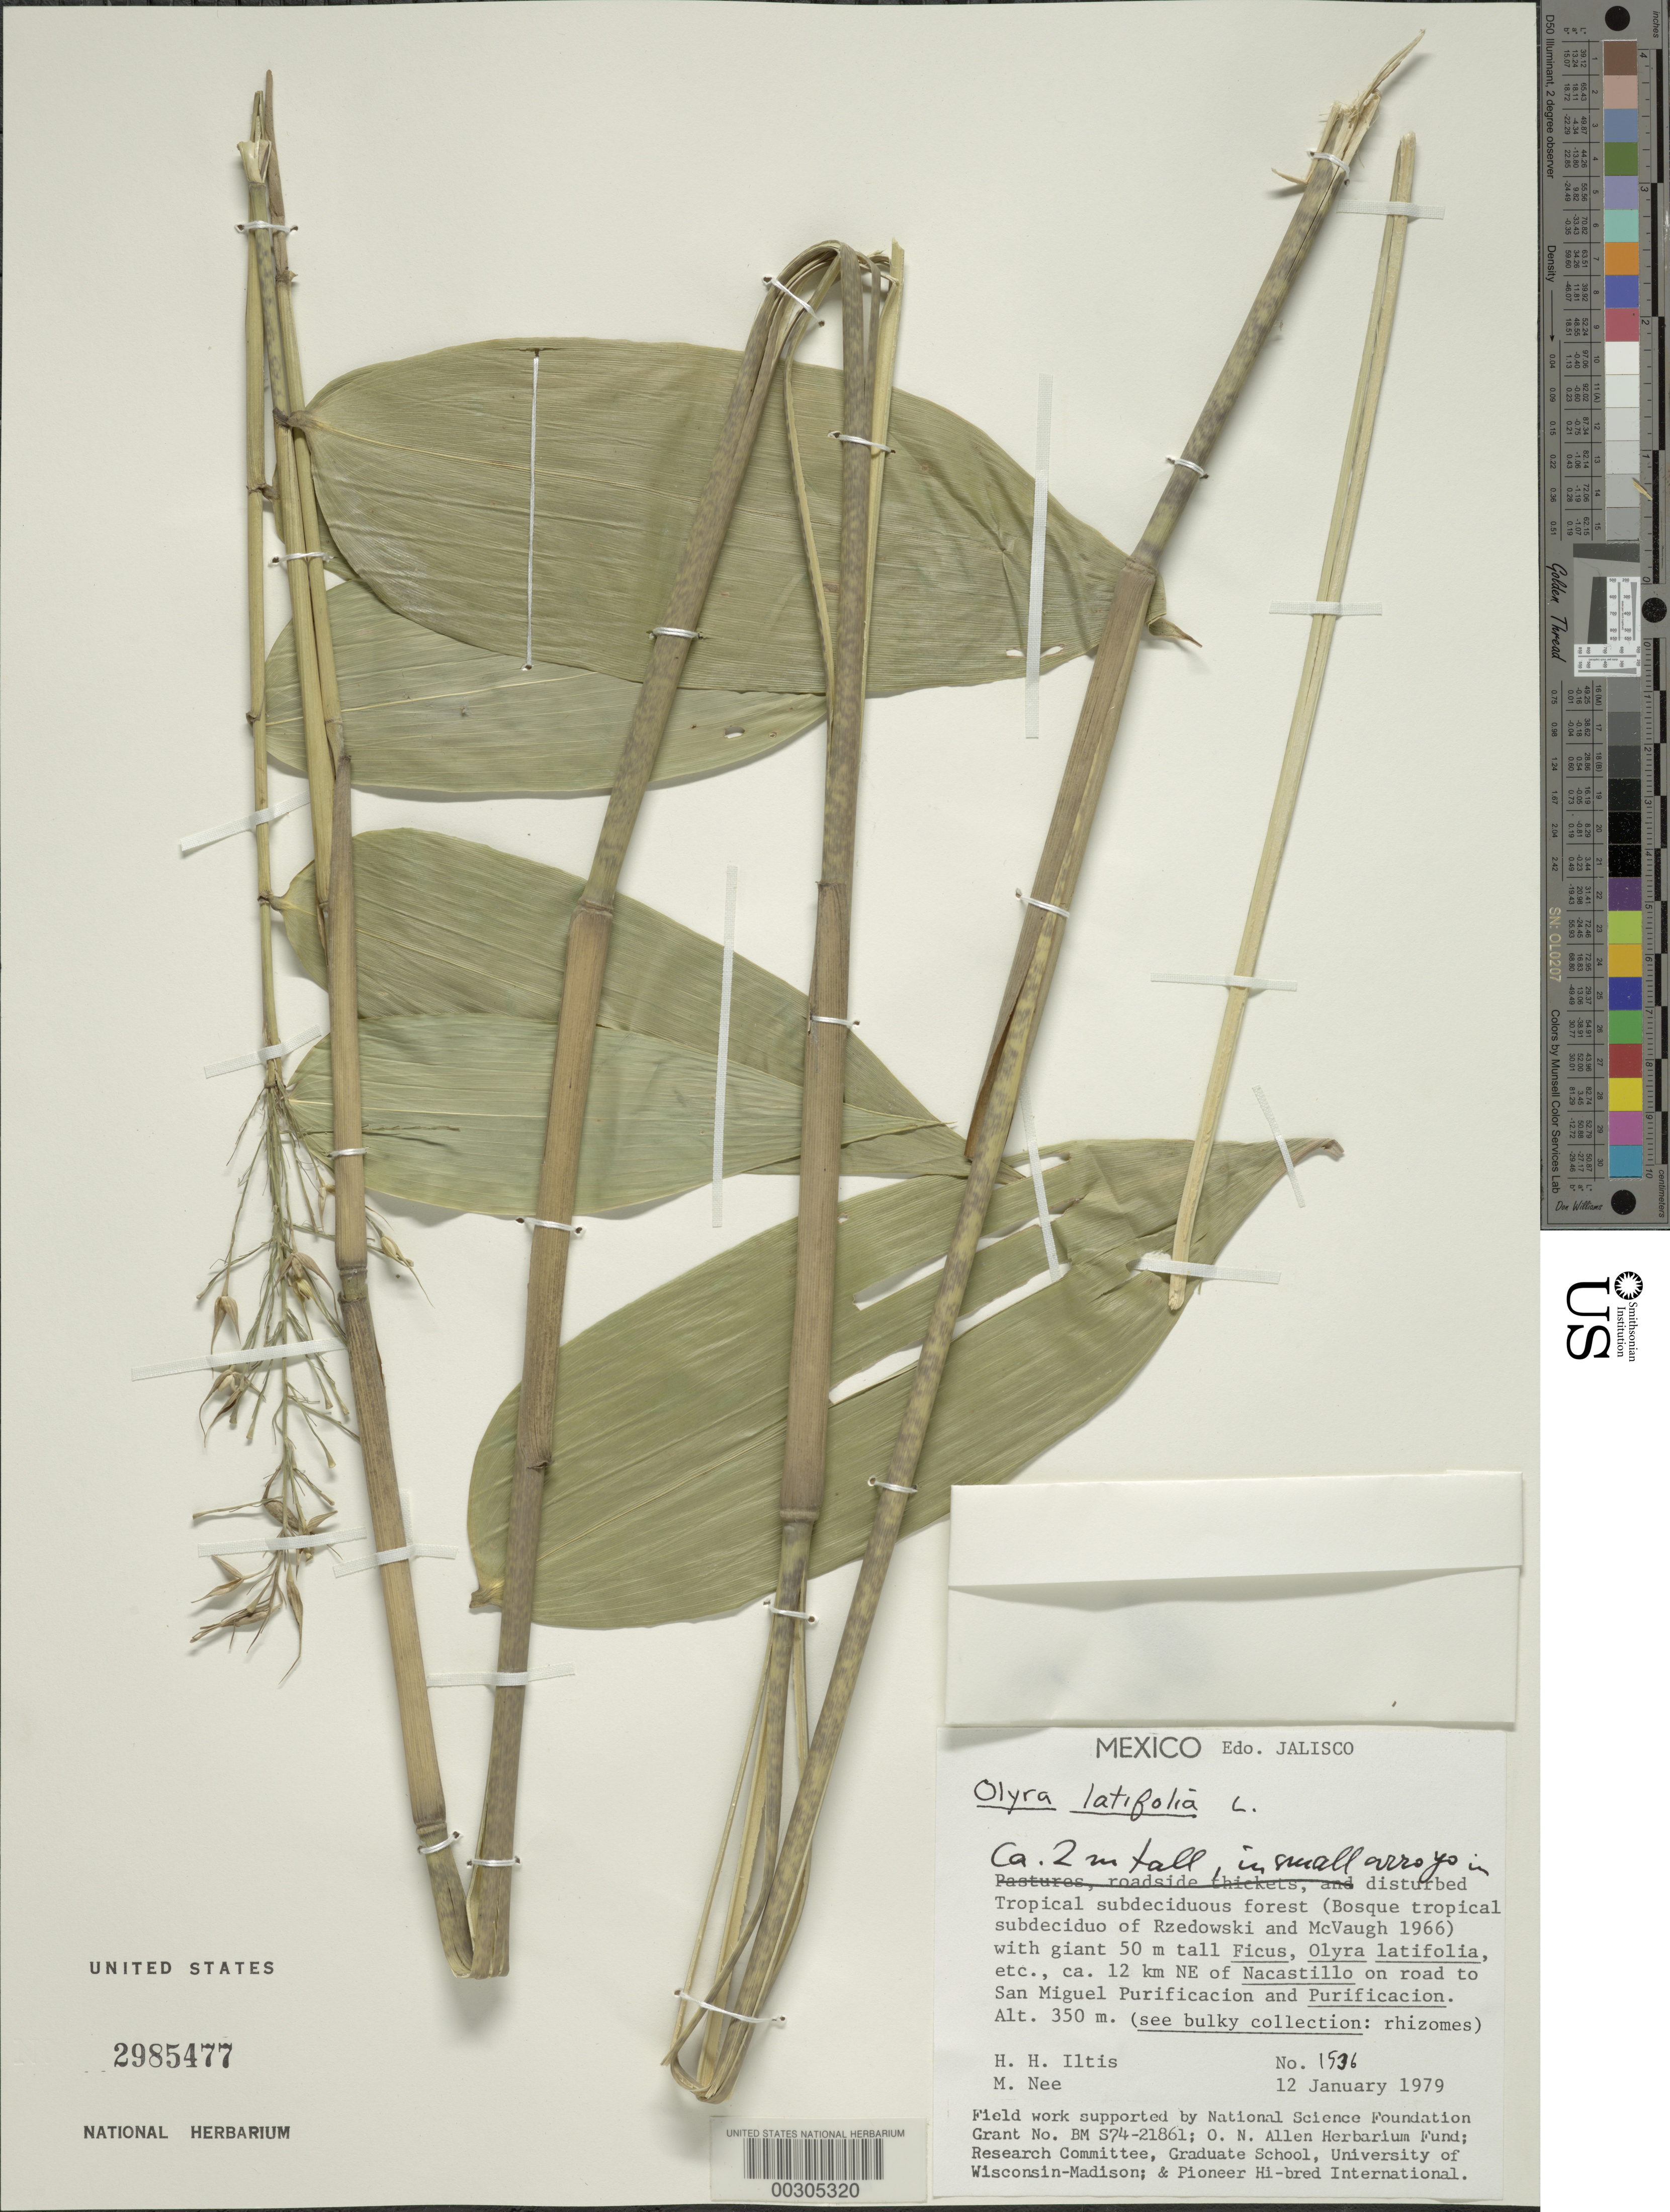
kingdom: Plantae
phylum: Tracheophyta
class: Liliopsida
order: Poales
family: Poaceae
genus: Olyra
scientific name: Olyra latifolia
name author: L.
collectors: H. H. Iltis & M. Nee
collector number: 1536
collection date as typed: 12 Jan 1979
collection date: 1979-01-12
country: Mexico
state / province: Jalisco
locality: San Miguel Purificaion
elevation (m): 350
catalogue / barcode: US 2985477